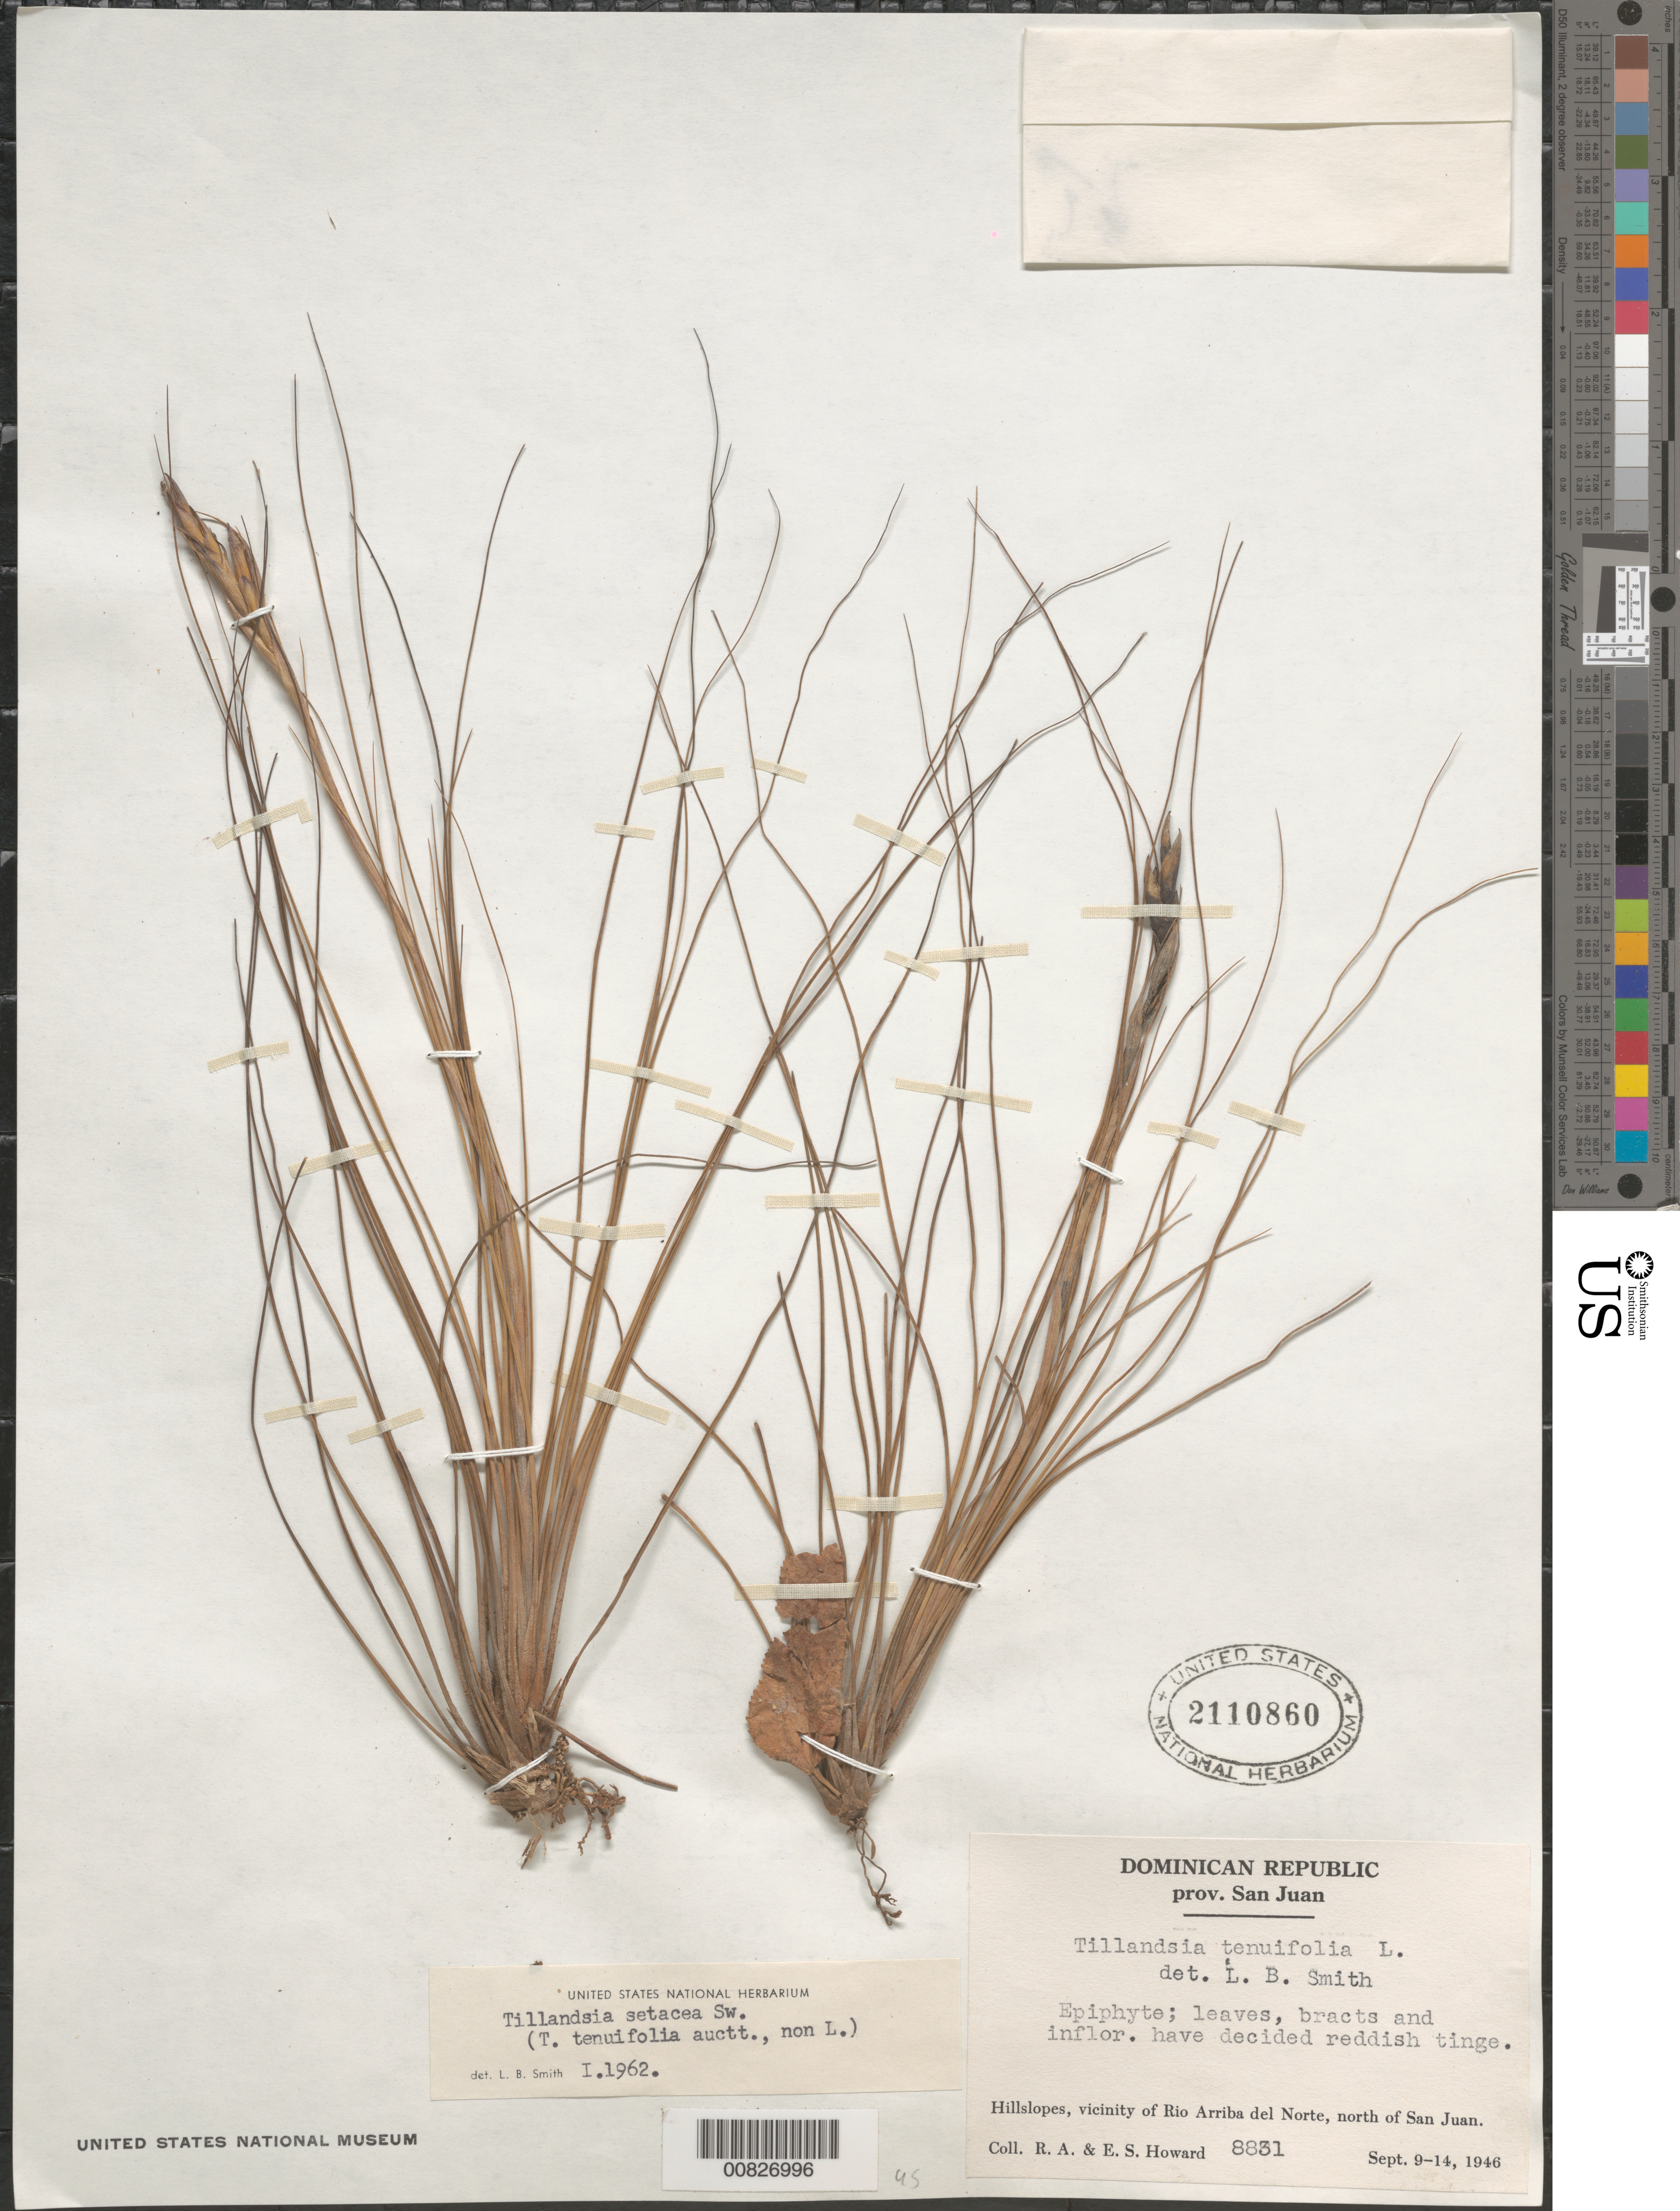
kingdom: Plantae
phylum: Tracheophyta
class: Liliopsida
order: Poales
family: Bromeliaceae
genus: Tillandsia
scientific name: Tillandsia setacea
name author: Sw.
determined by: Smith, Lyman B., (US), NMNH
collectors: R. A. Howard & E. S. Howard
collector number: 8831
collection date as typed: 09 Sep 1946 to 14 Sep 1946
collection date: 1946-09-09/1946-09-14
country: Dominican Republic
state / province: San Juan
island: Hispaniola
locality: Hillslopes, vicinity of Río Arriba del Norte, north of San Juan.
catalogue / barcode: US 2110860